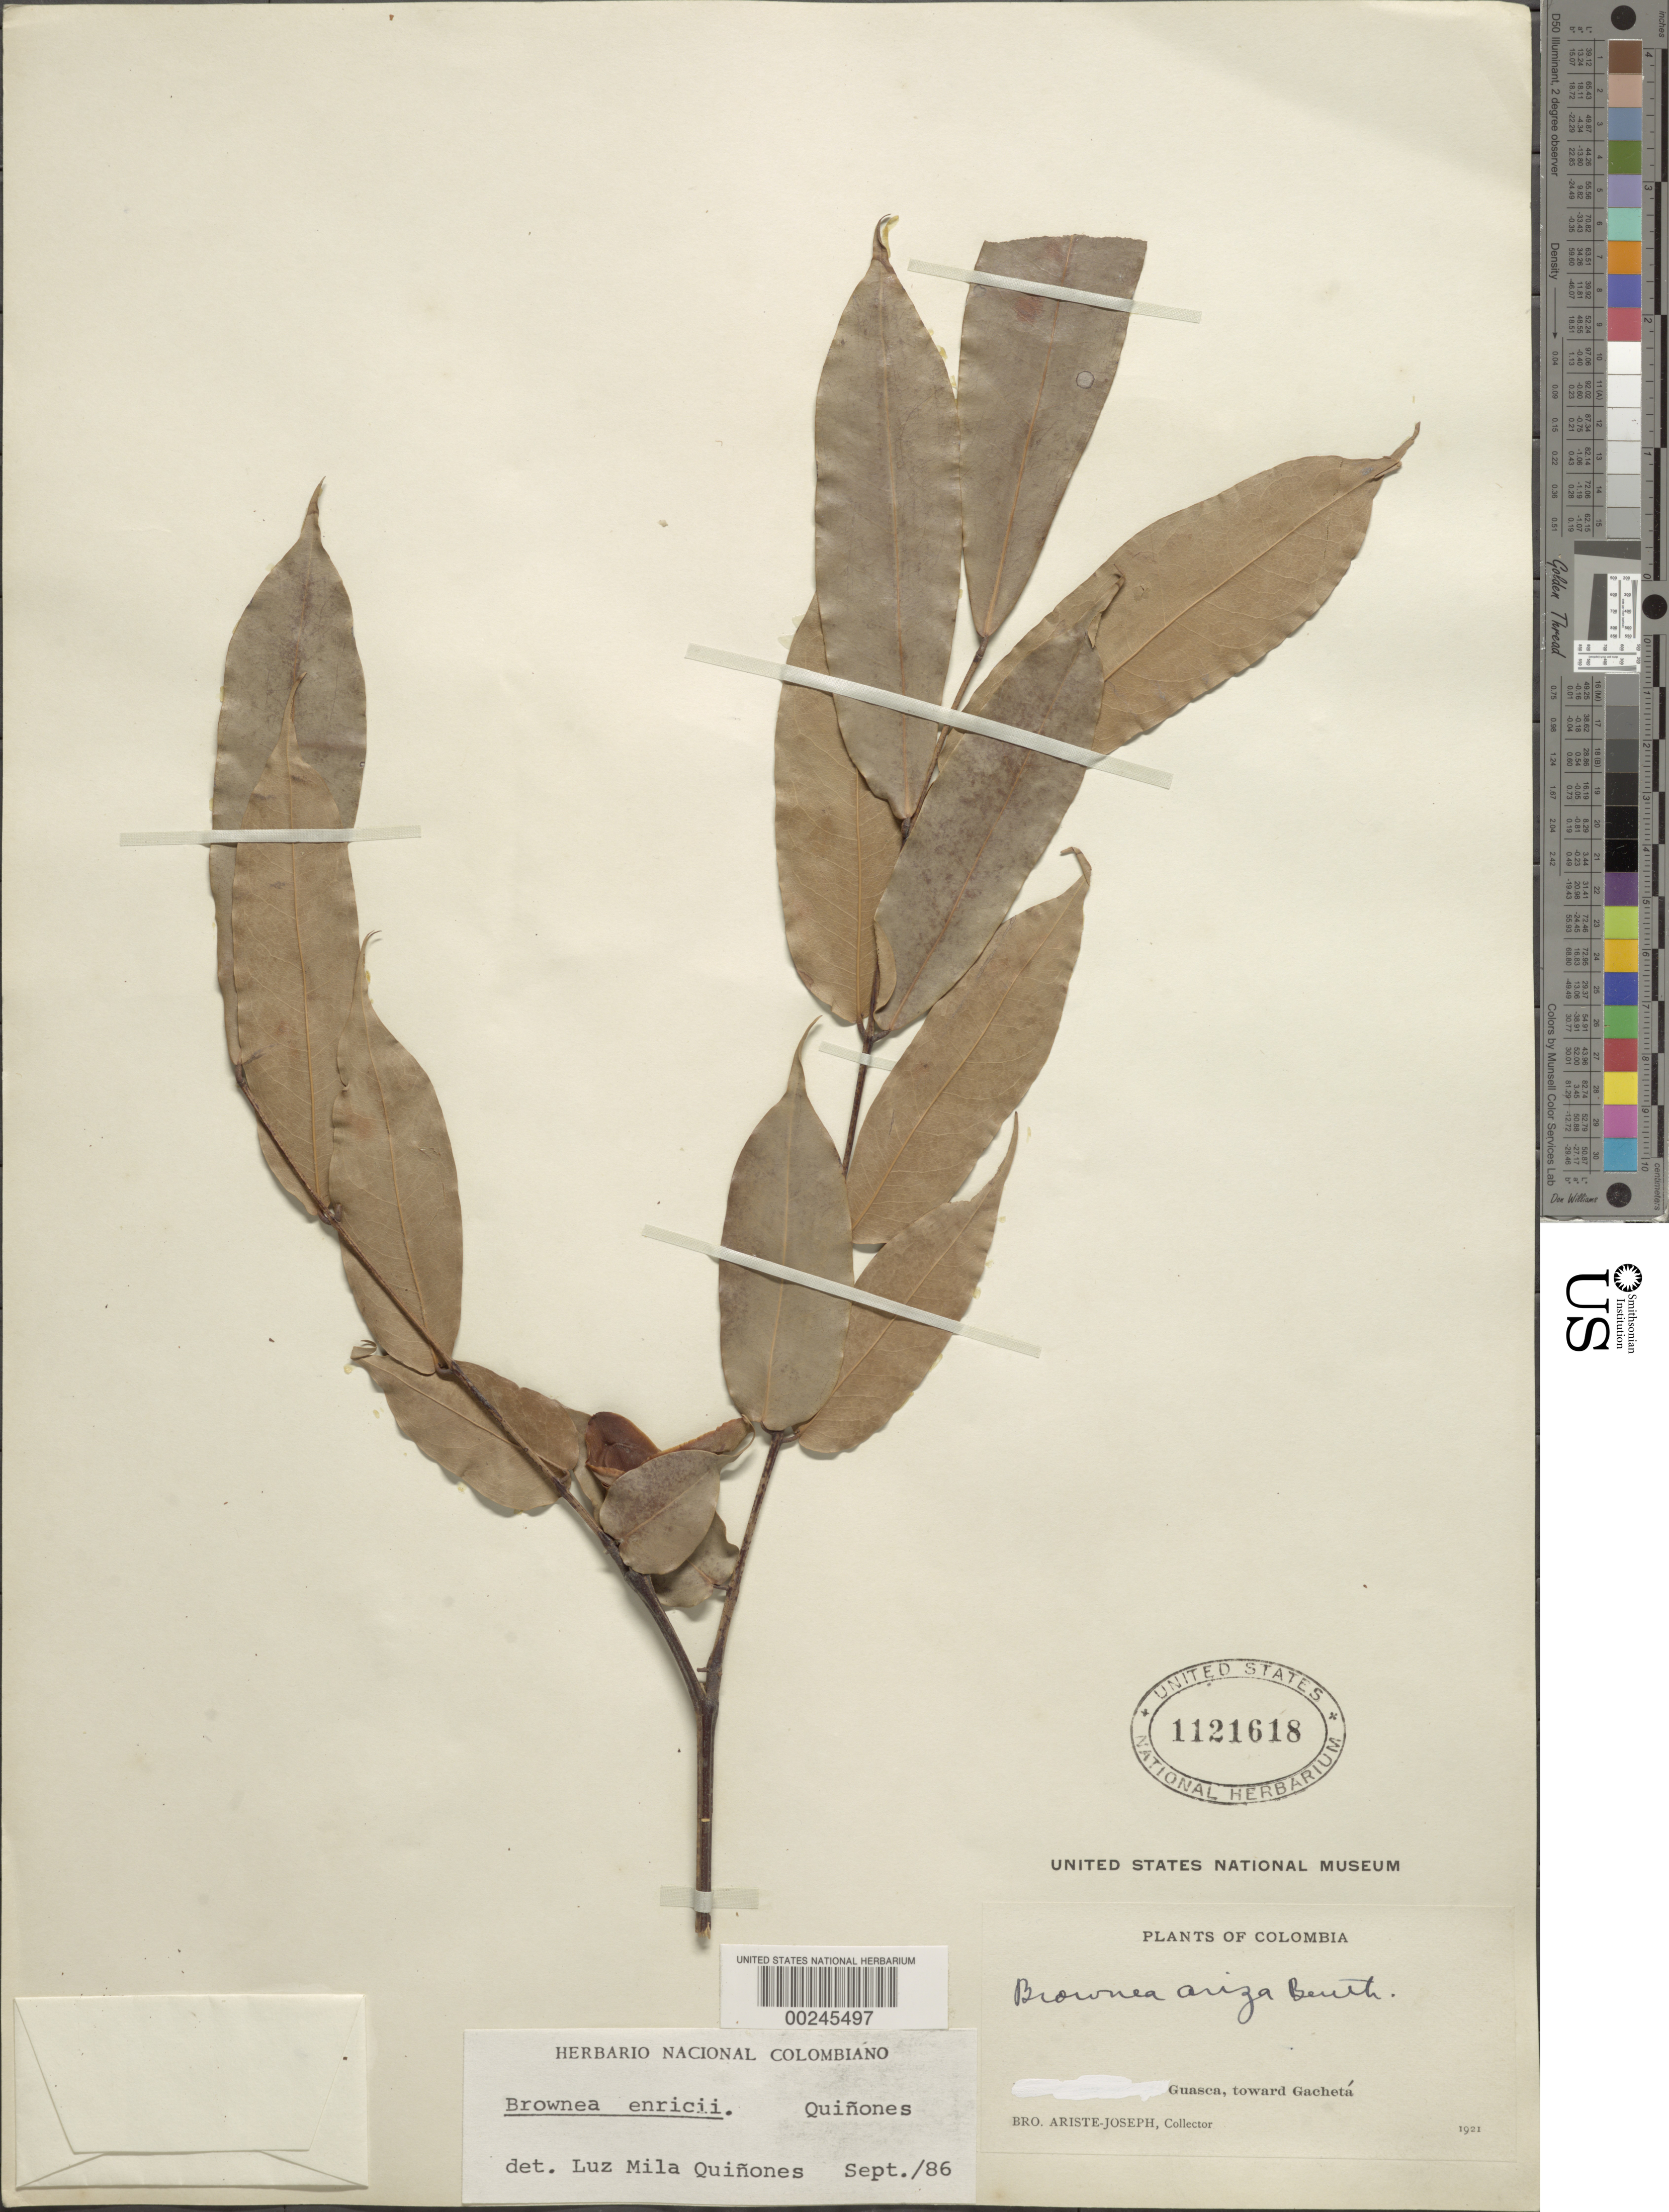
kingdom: Plantae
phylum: Tracheophyta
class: Magnoliopsida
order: Fabales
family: Fabaceae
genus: Brownea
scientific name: Brownea enricii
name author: Quiñones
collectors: Bro. Ariste-Joseph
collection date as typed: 1921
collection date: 1921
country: Colombia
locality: Guasca toward Gacheta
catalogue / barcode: US 1121618